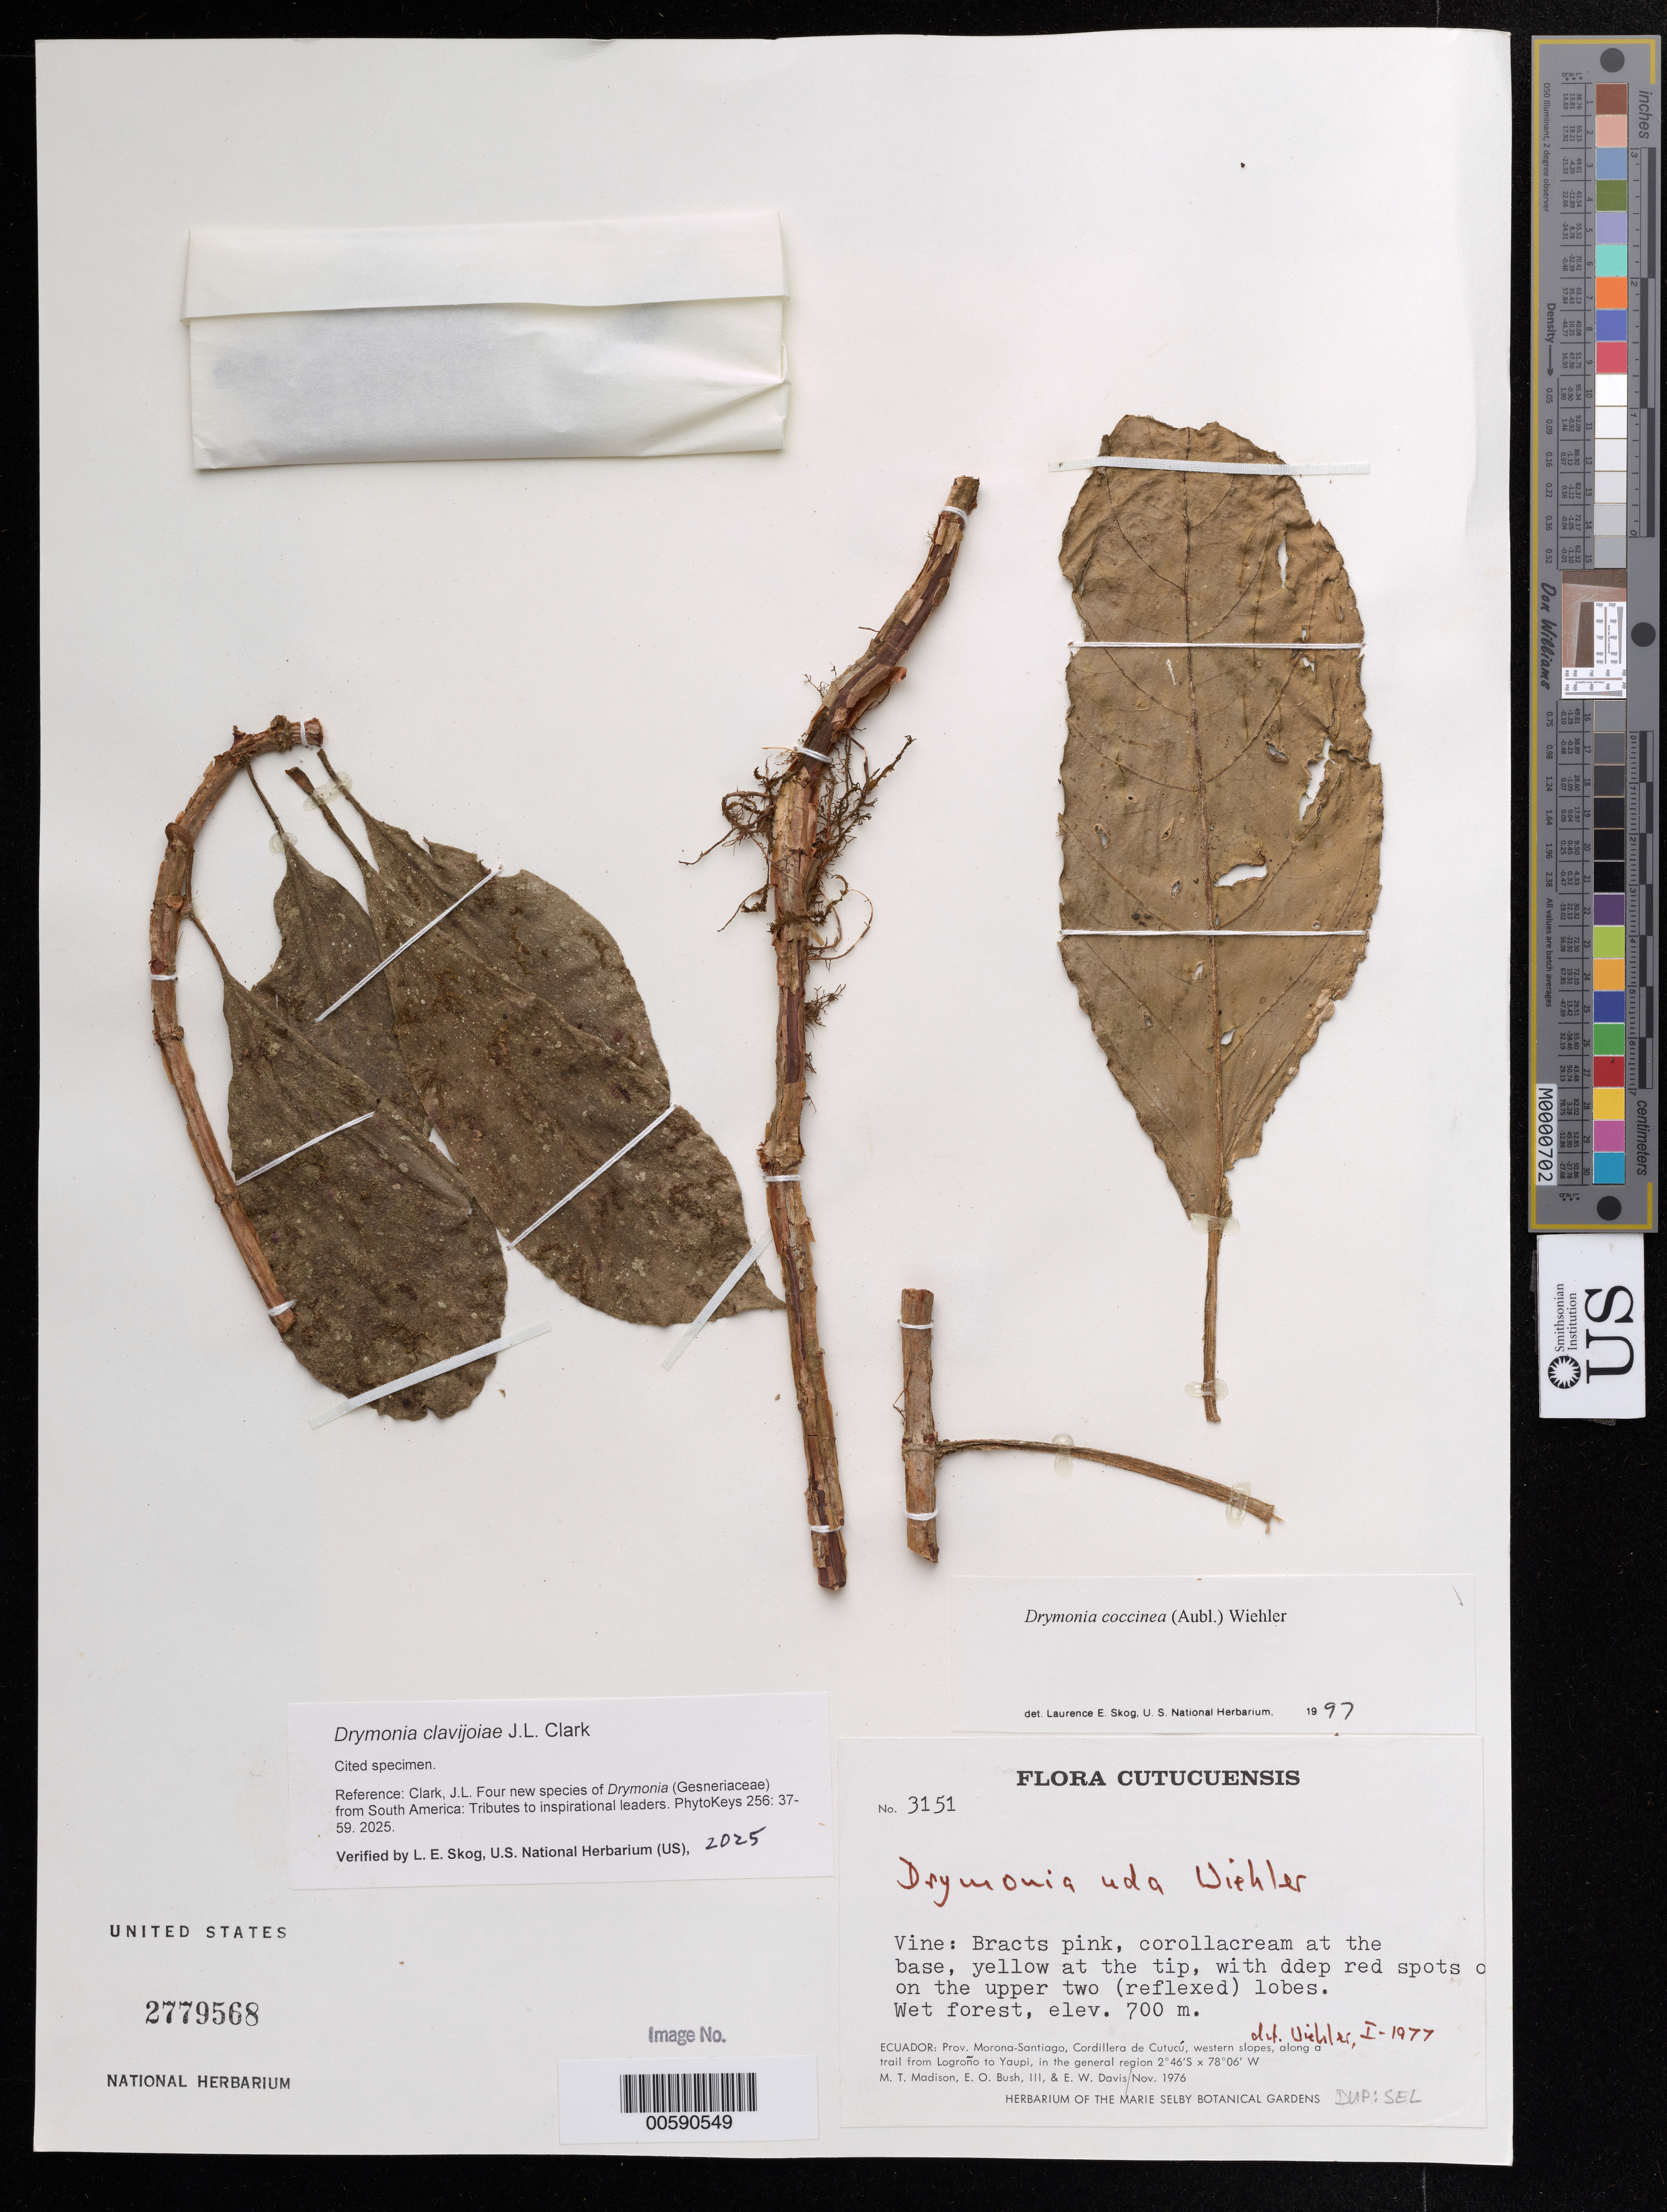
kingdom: Plantae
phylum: Tracheophyta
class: Magnoliopsida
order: Lamiales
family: Gesneriaceae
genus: Drymonia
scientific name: Drymonia clavijoiae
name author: J.L. Clark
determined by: Skog, Laurence E.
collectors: M. T. Madison, E. O. Bush & E. W. Davis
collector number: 3151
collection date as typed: Nov 1976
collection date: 1976-11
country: Ecuador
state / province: Morona-Santiago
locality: Cordillera de Cutucú, western slopes, along a trail from Logroño to Yaupi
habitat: Wet forest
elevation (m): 700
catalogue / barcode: US 2779568